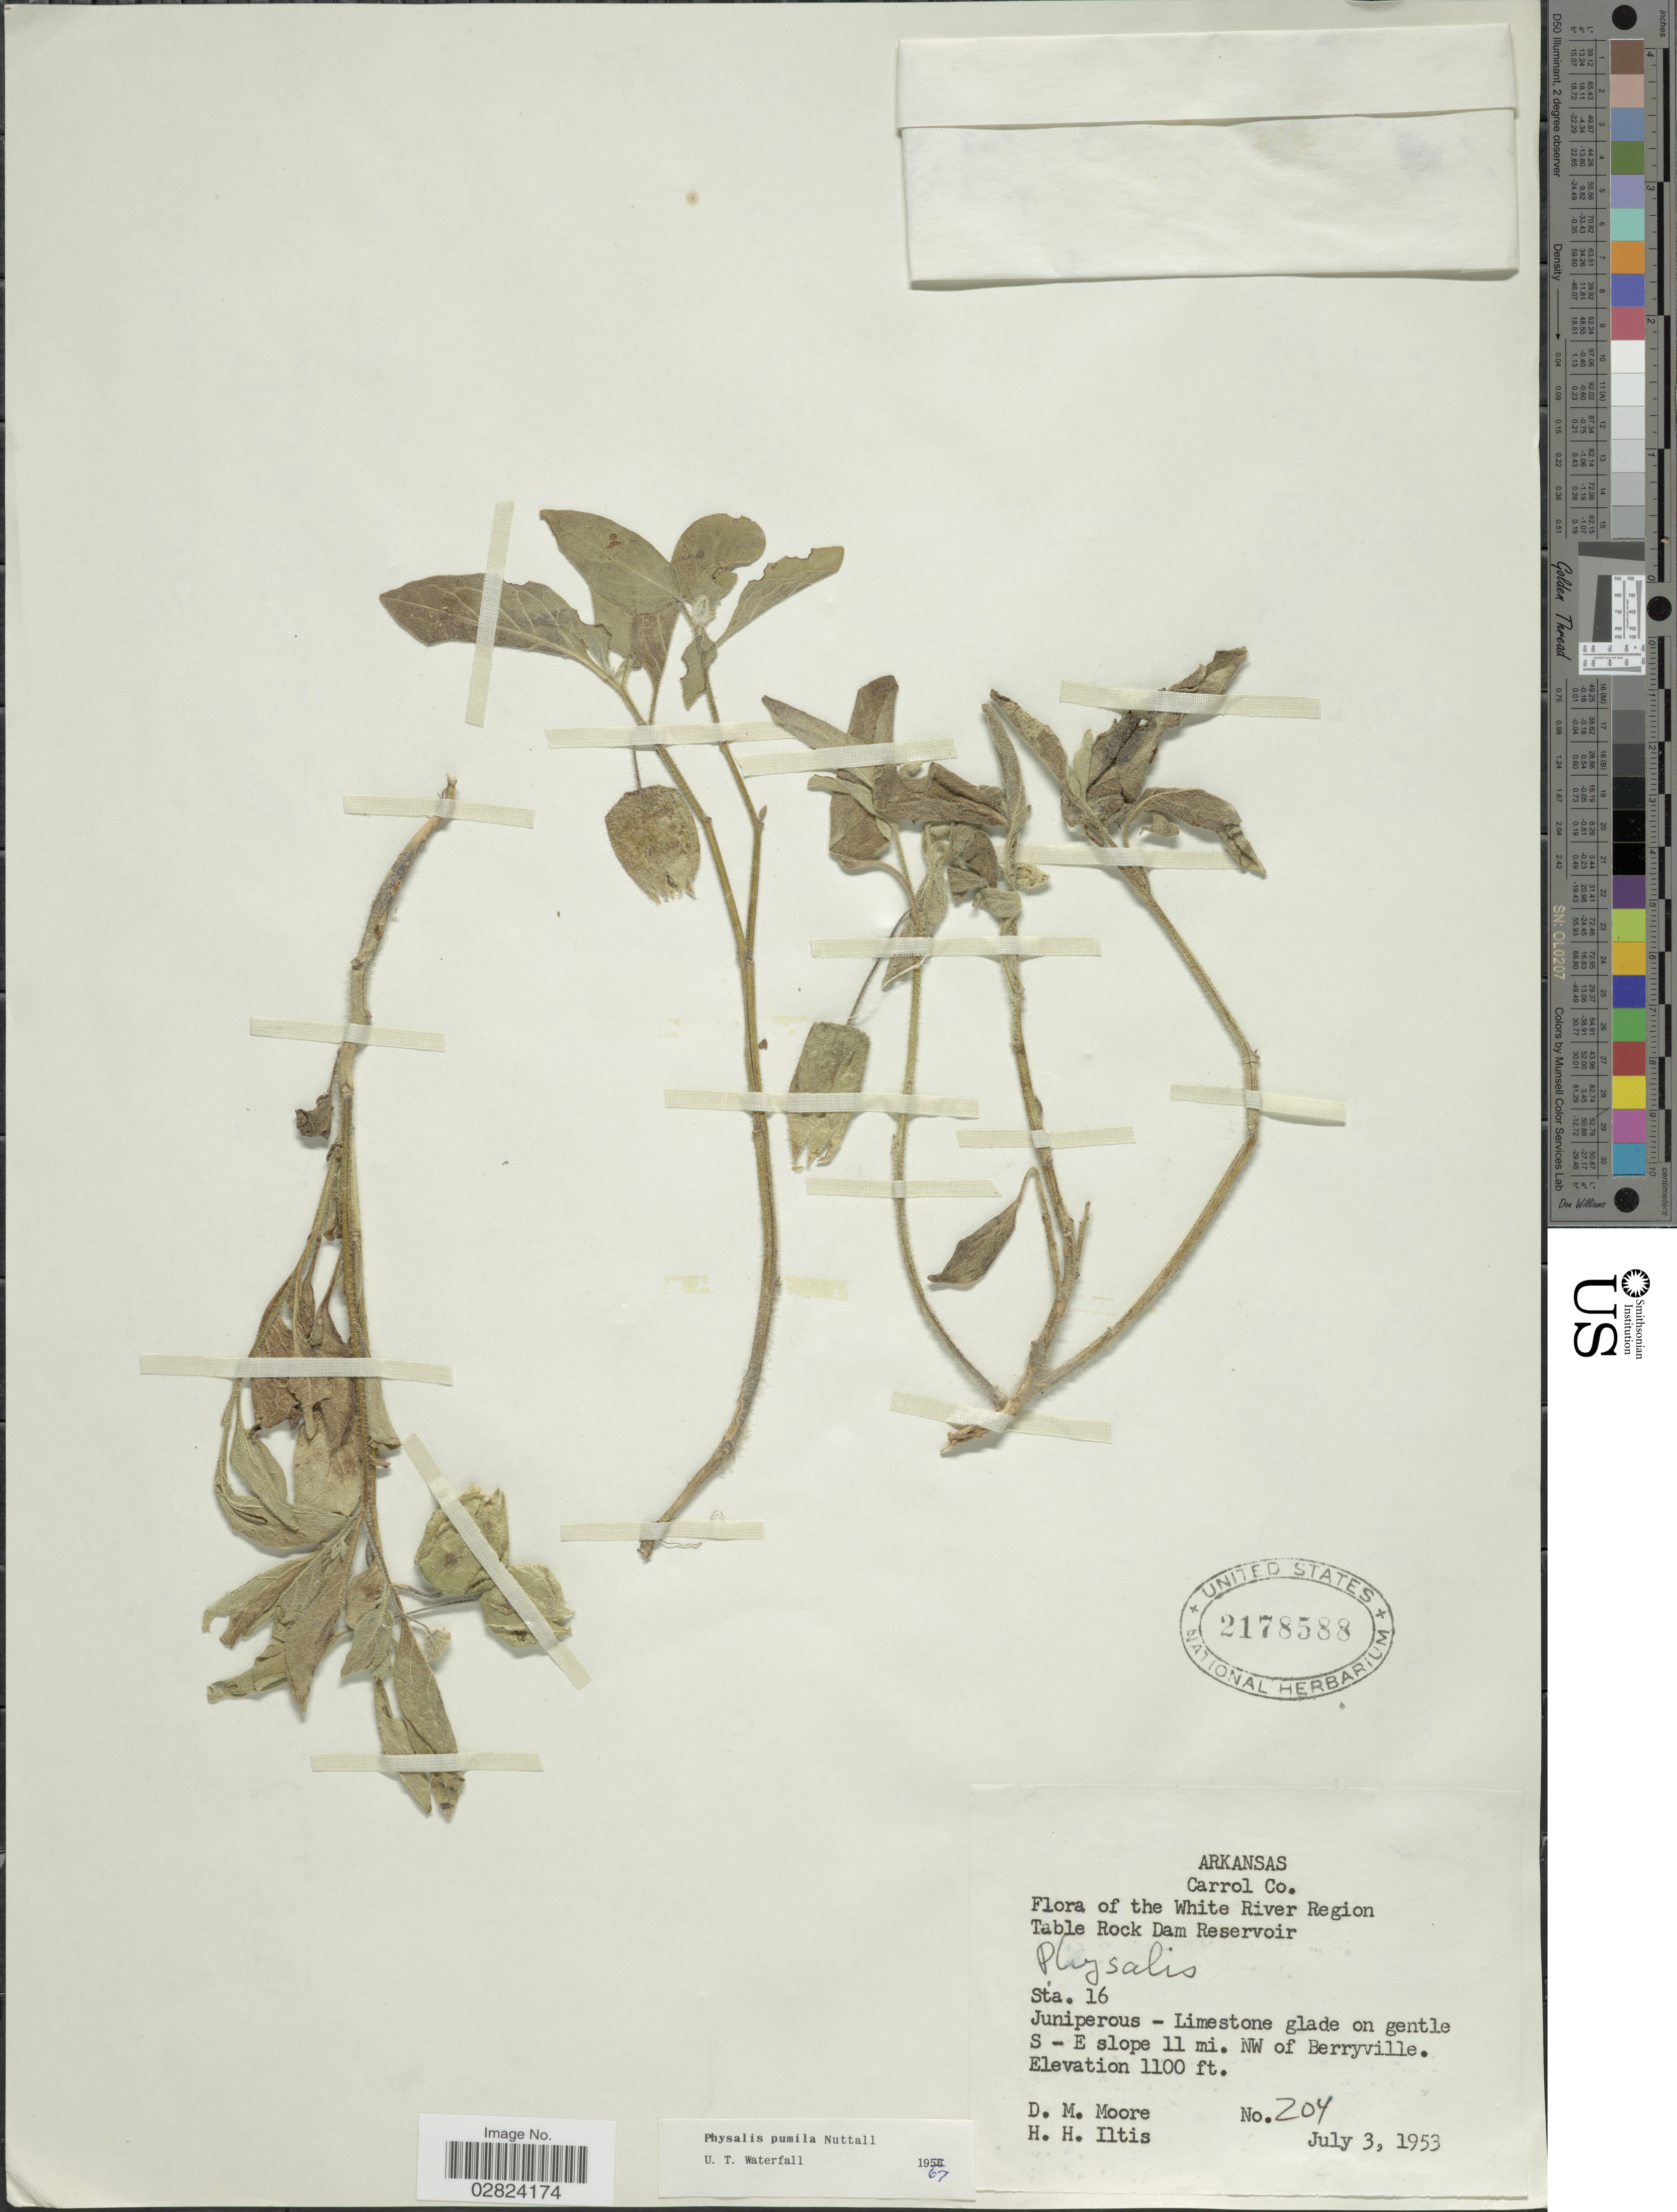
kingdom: Plantae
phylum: Tracheophyta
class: Magnoliopsida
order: Solanales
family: Solanaceae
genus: Physalis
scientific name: Physalis pumila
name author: Nutt.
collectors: D. Moore & H. H. Iltis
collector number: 204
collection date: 1953-07-03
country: United States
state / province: Arkansas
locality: Carrol Co. The White River Region. Table Rock Dam Reservoir. Sta. 16. Juniperous- Limestone glade on gentle S - E slope 11 mi. NW of Berryville.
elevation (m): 335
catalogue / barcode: US 2178588